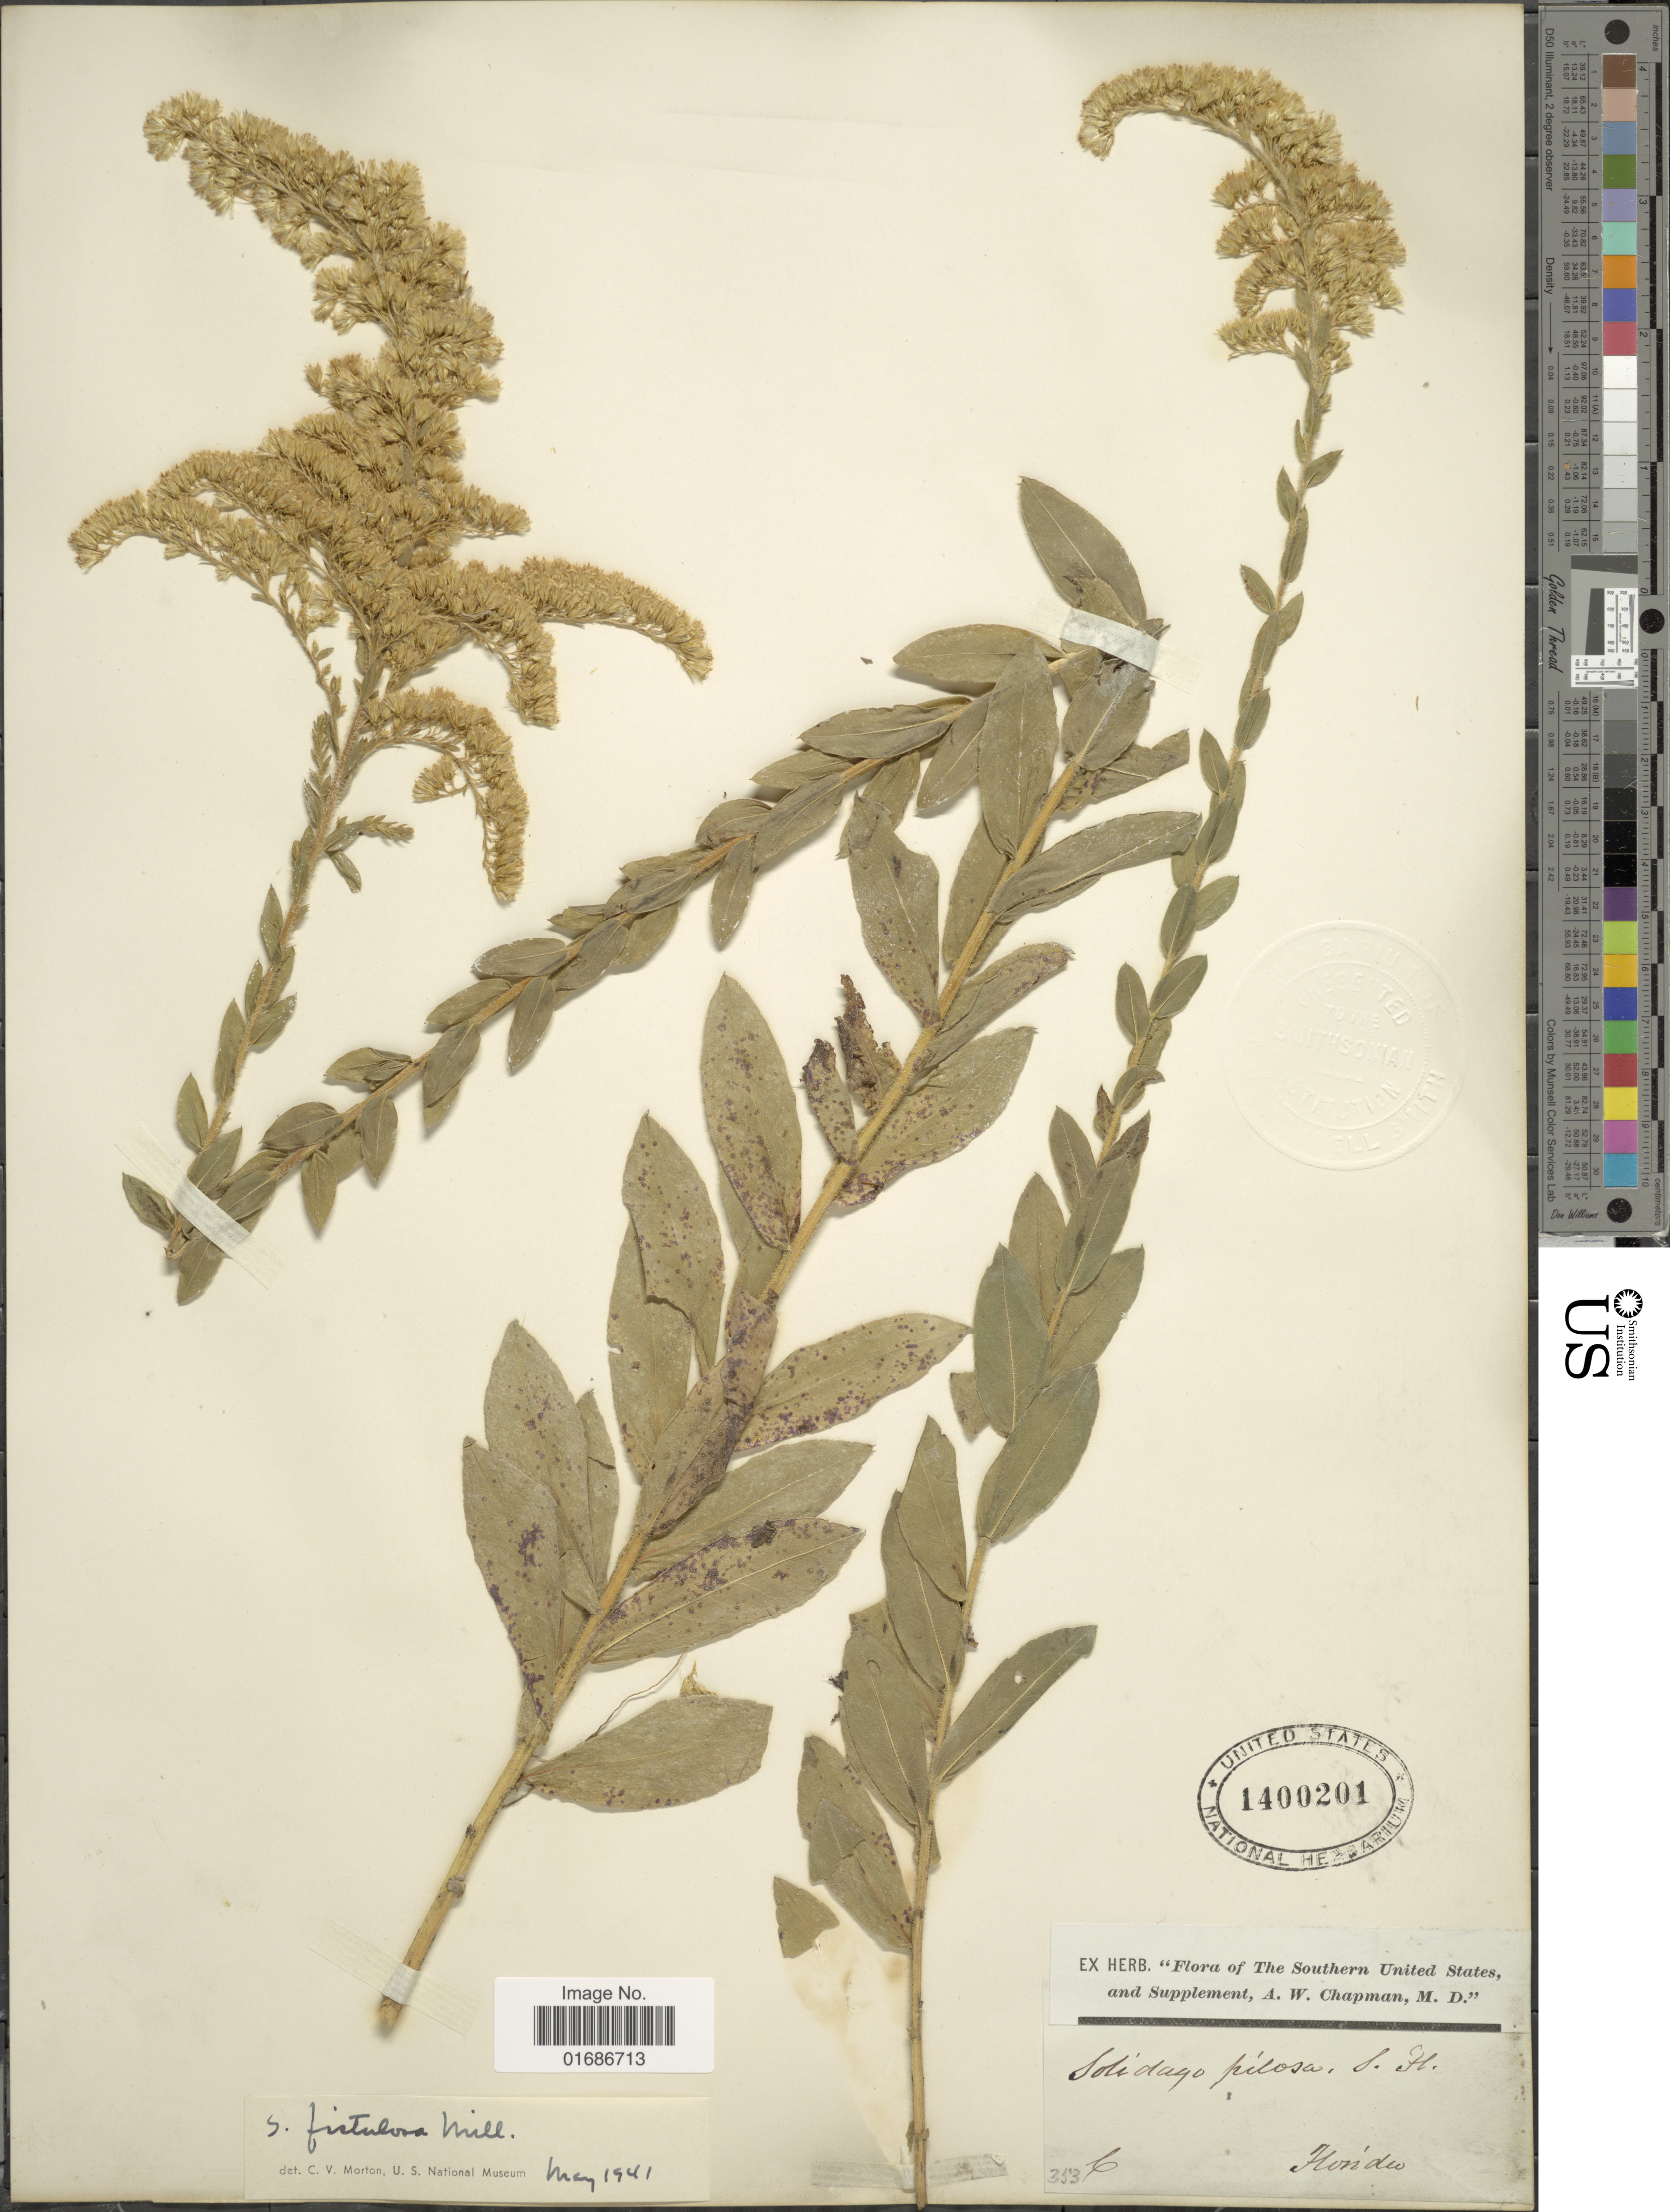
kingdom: Plantae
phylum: Tracheophyta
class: Magnoliopsida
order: Asterales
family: Asteraceae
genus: Solidago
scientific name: Solidago fistulosa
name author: Mill.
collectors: A. W. Chapman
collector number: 353b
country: United States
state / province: Florida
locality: Southern United States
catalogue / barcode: US 1400201